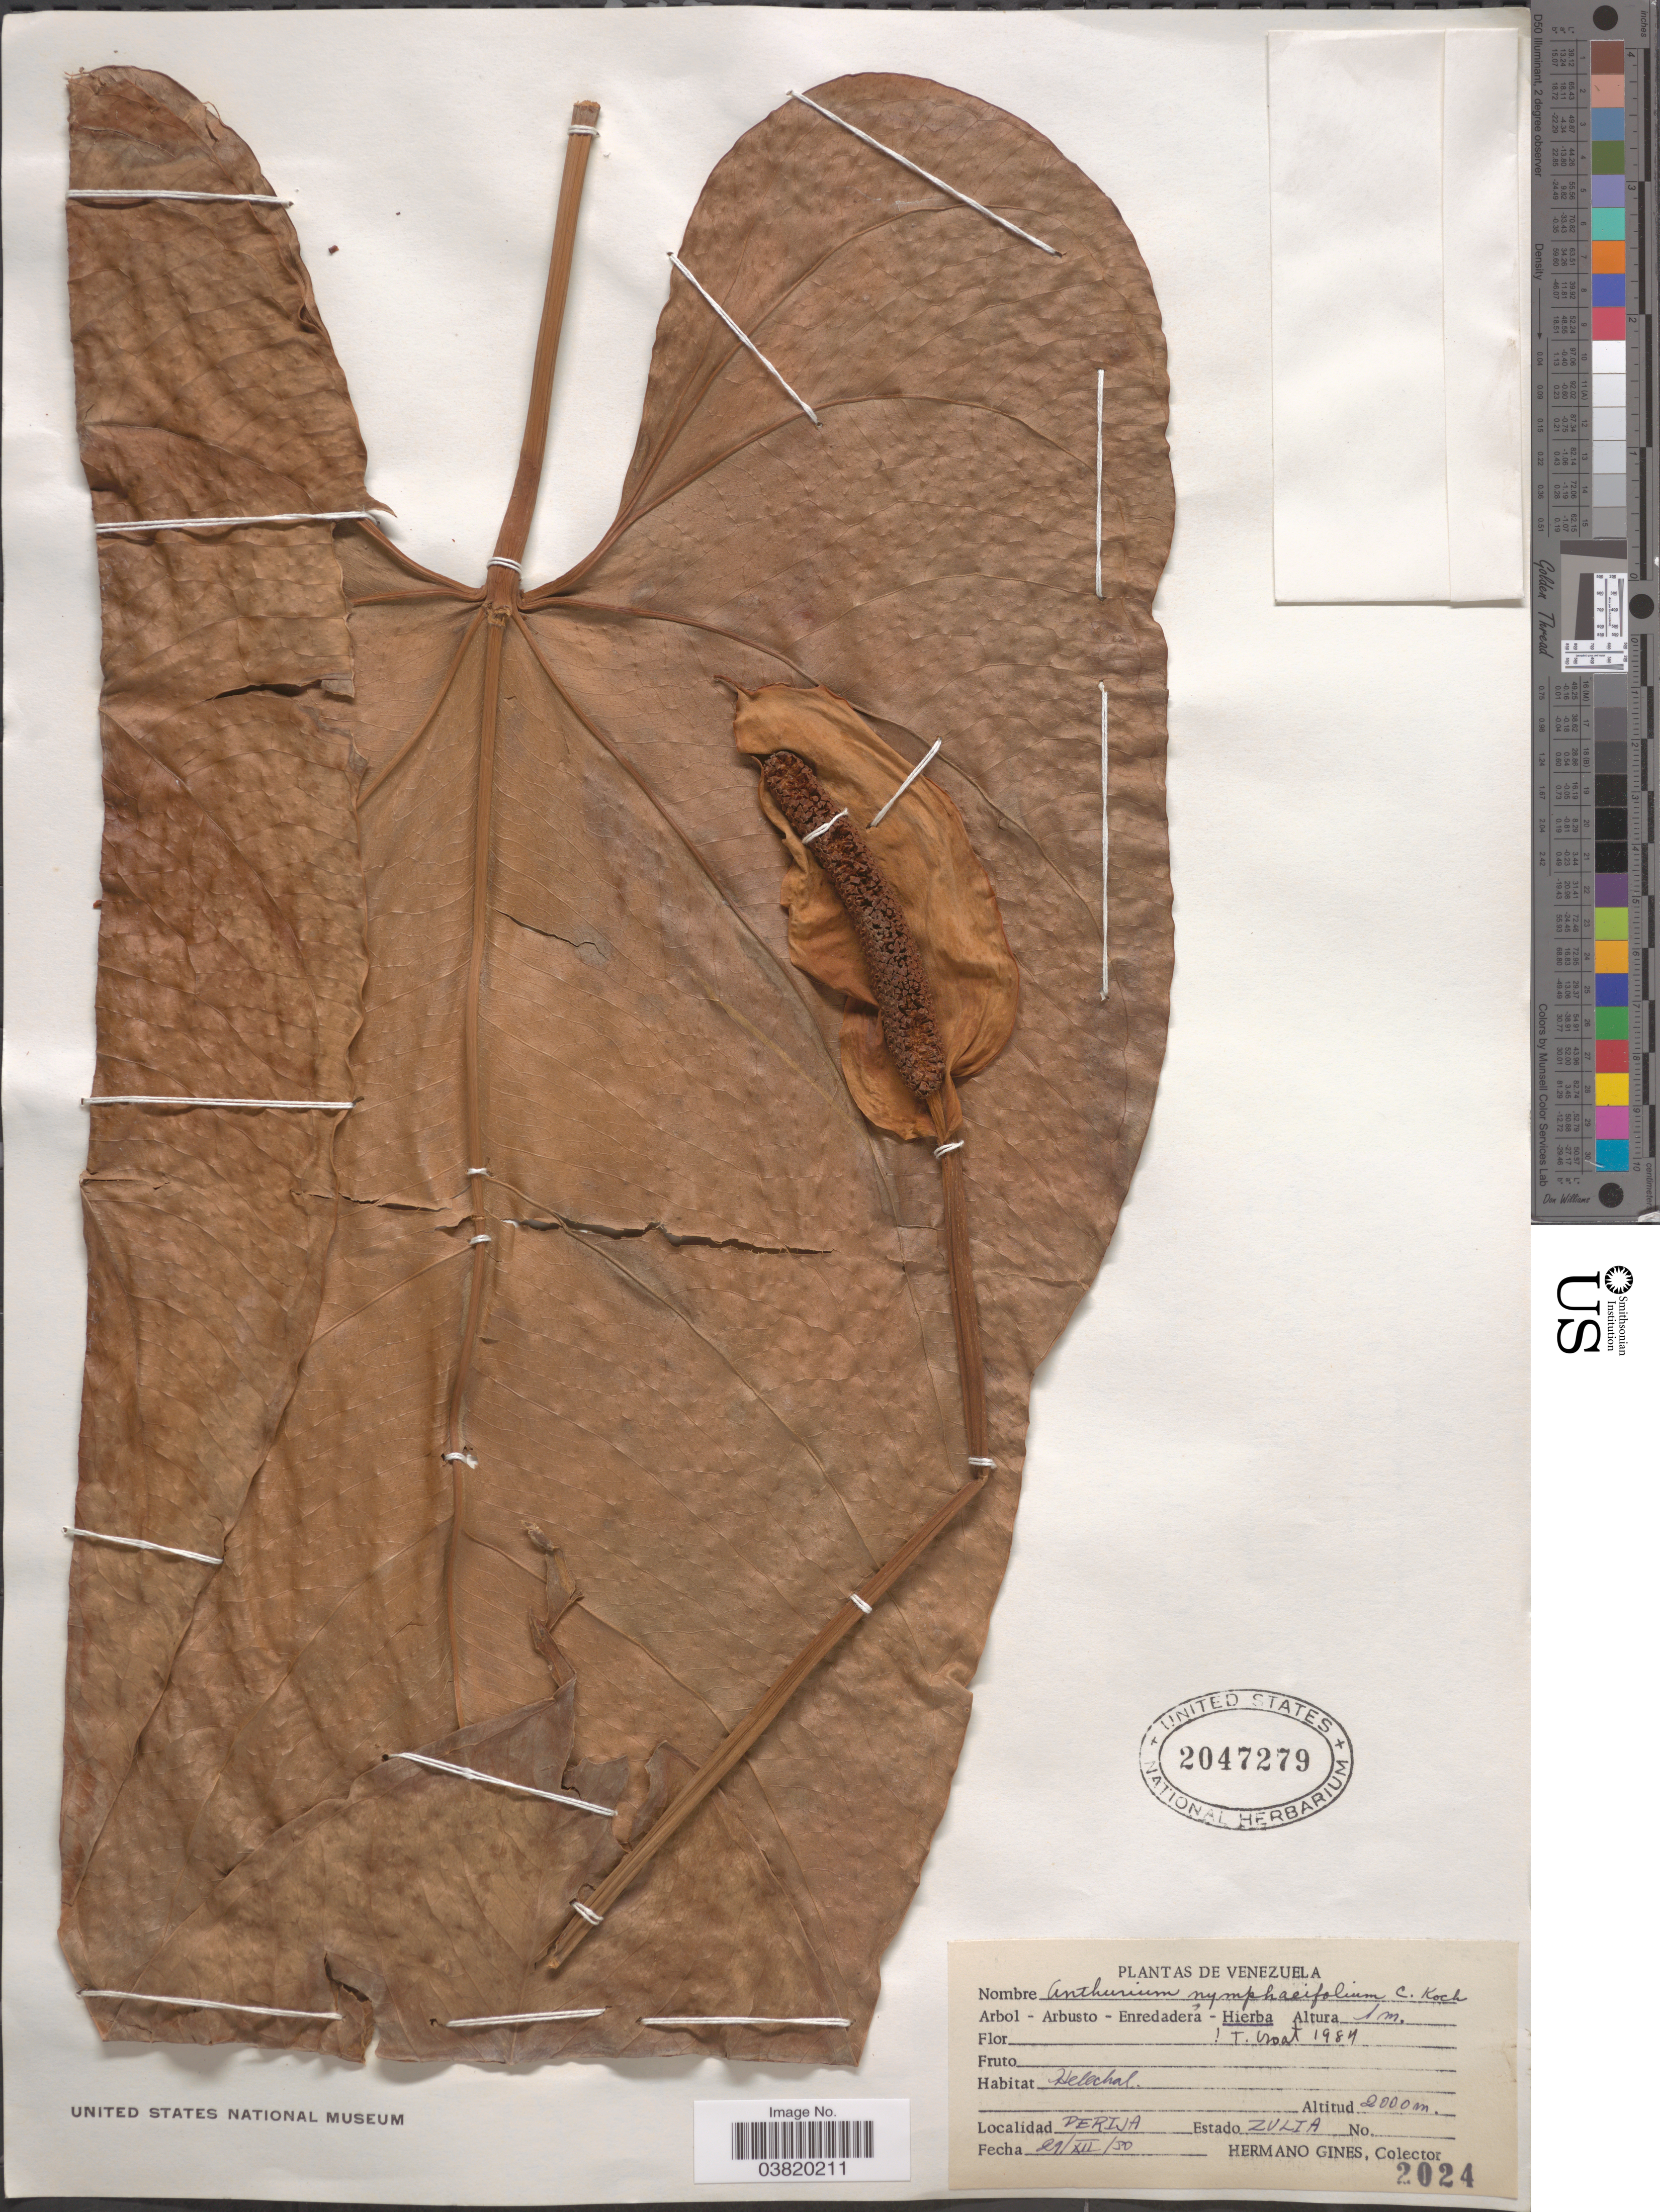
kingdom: Plantae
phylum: Tracheophyta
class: Liliopsida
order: Alismatales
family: Araceae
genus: Anthurium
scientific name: Anthurium nymphaeifolium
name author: K. Koch & C.D. Bouché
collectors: Bro. Gines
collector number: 2024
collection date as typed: Transcribed d/m/y: 21/12/50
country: Venezuela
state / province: Zulia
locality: Perija.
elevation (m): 2000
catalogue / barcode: US 2047279